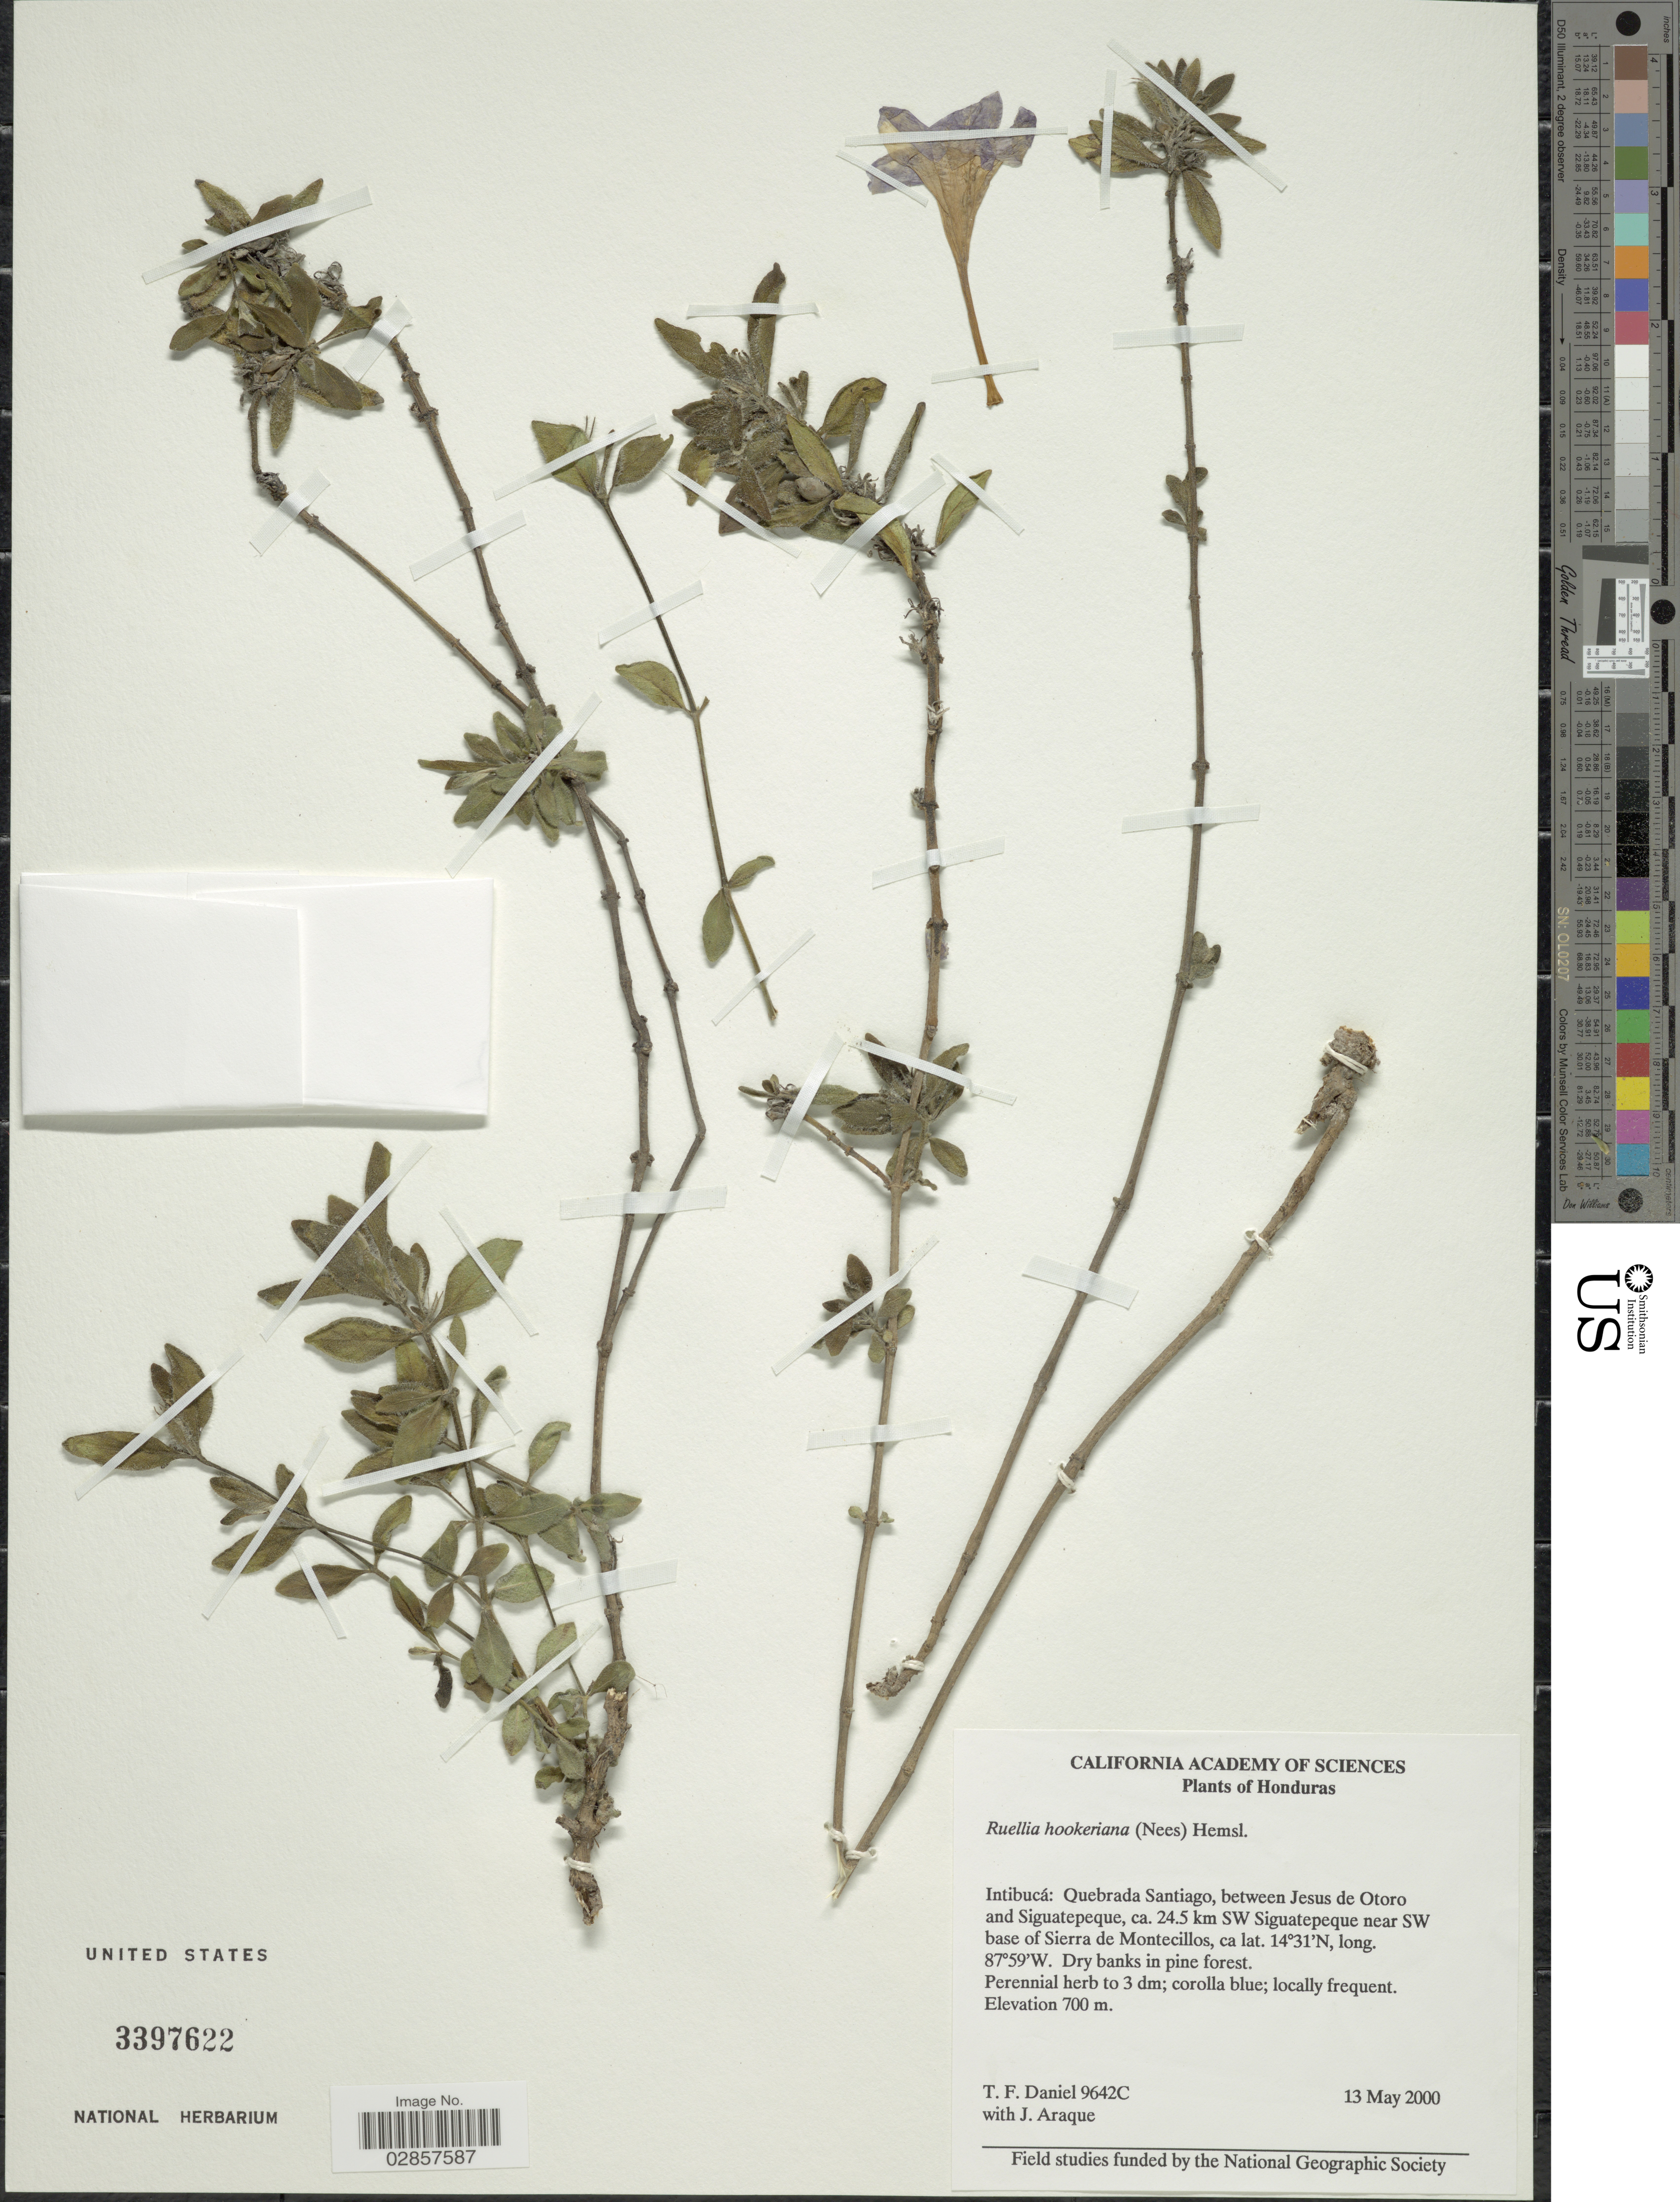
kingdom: Plantae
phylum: Tracheophyta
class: Magnoliopsida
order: Lamiales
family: Acanthaceae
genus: Ruellia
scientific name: Ruellia hookeriana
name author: (Nees) Hemsl.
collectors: T. F. Daniel & J. Araque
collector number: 9642C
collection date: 2000-05-13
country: Honduras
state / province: Intibuca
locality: Intibucá, Quebrada Santiago, between Jesus de Otoro and Siguatepeque, ca. 24.5 km SW Siguatepeque near SW base of Sierra de Montecillos.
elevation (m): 700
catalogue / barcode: US 3397622